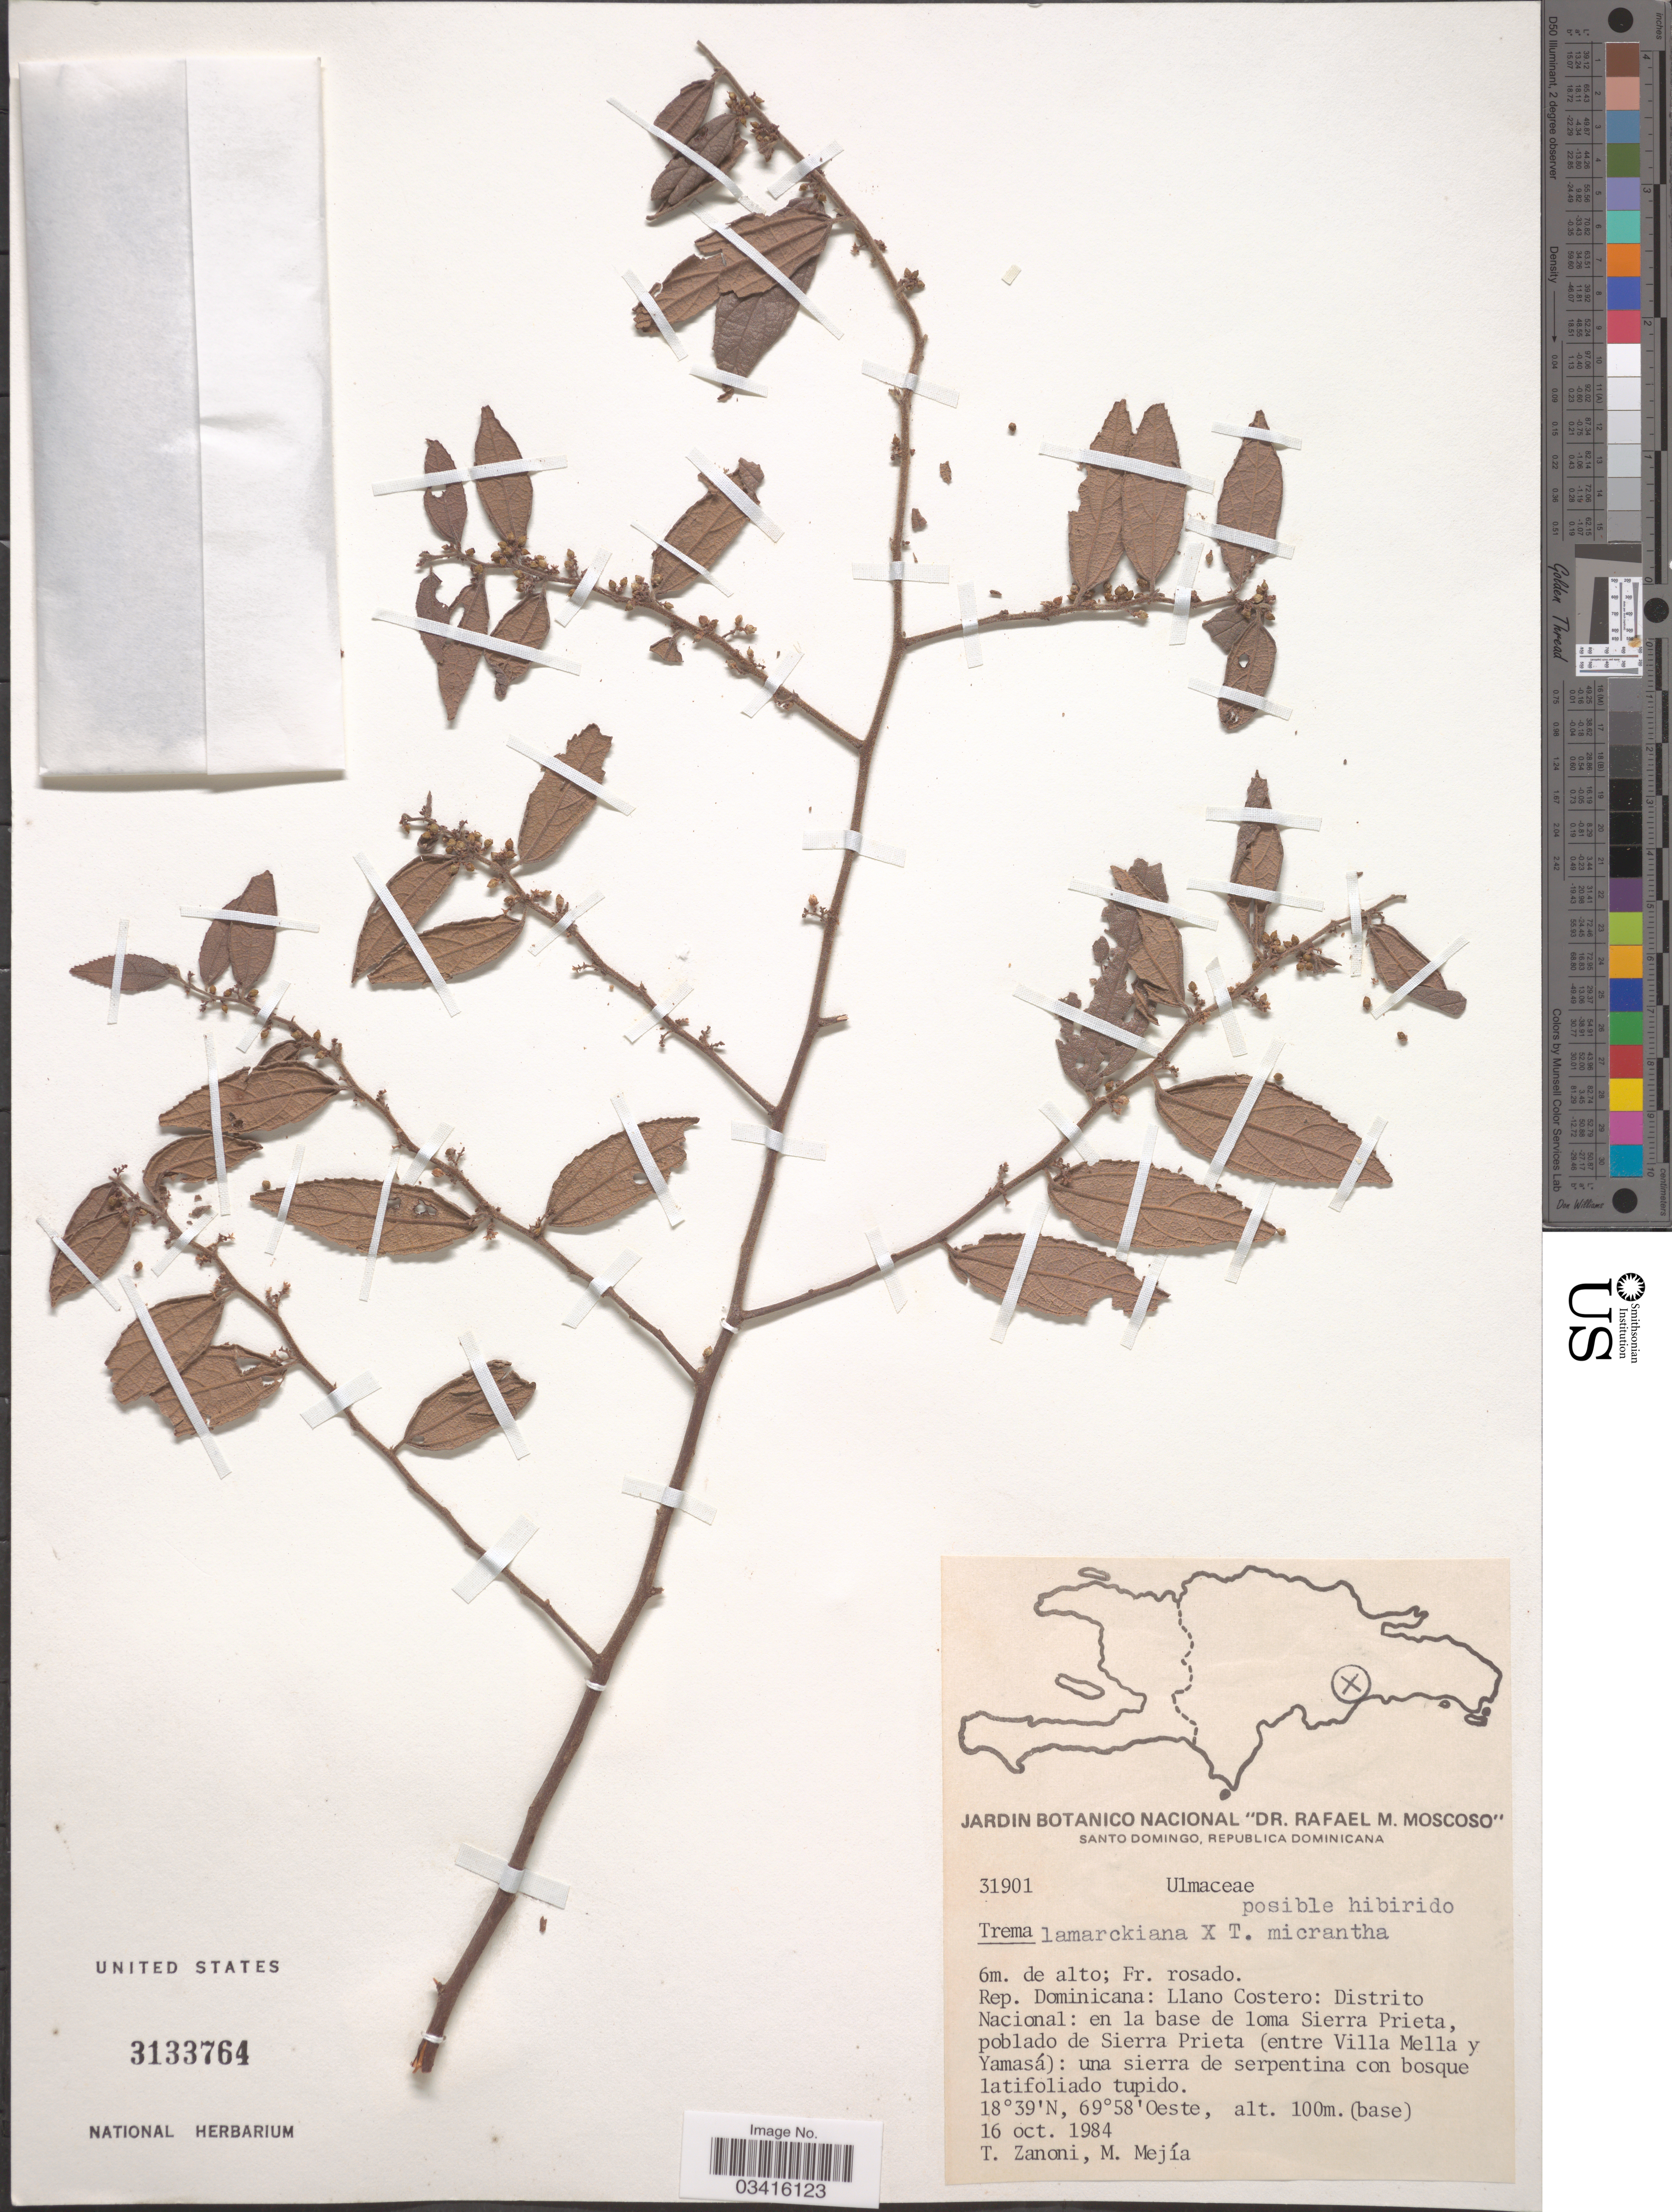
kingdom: Plantae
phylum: Tracheophyta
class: Magnoliopsida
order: Rosales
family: Cannabaceae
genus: Trema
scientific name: Trema lamarckianum x T. micranthum (L.) Blume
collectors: T. Zanoni & M. Mejia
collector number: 31901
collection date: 1984-10-16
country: Dominican Republic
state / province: Distrito Nacional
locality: Llano Costero: en la base de loma Sierra Prieta, poblado de Sierra Prieta (entre Villa Mella y Yamasá).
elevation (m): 100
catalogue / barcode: US 3133764